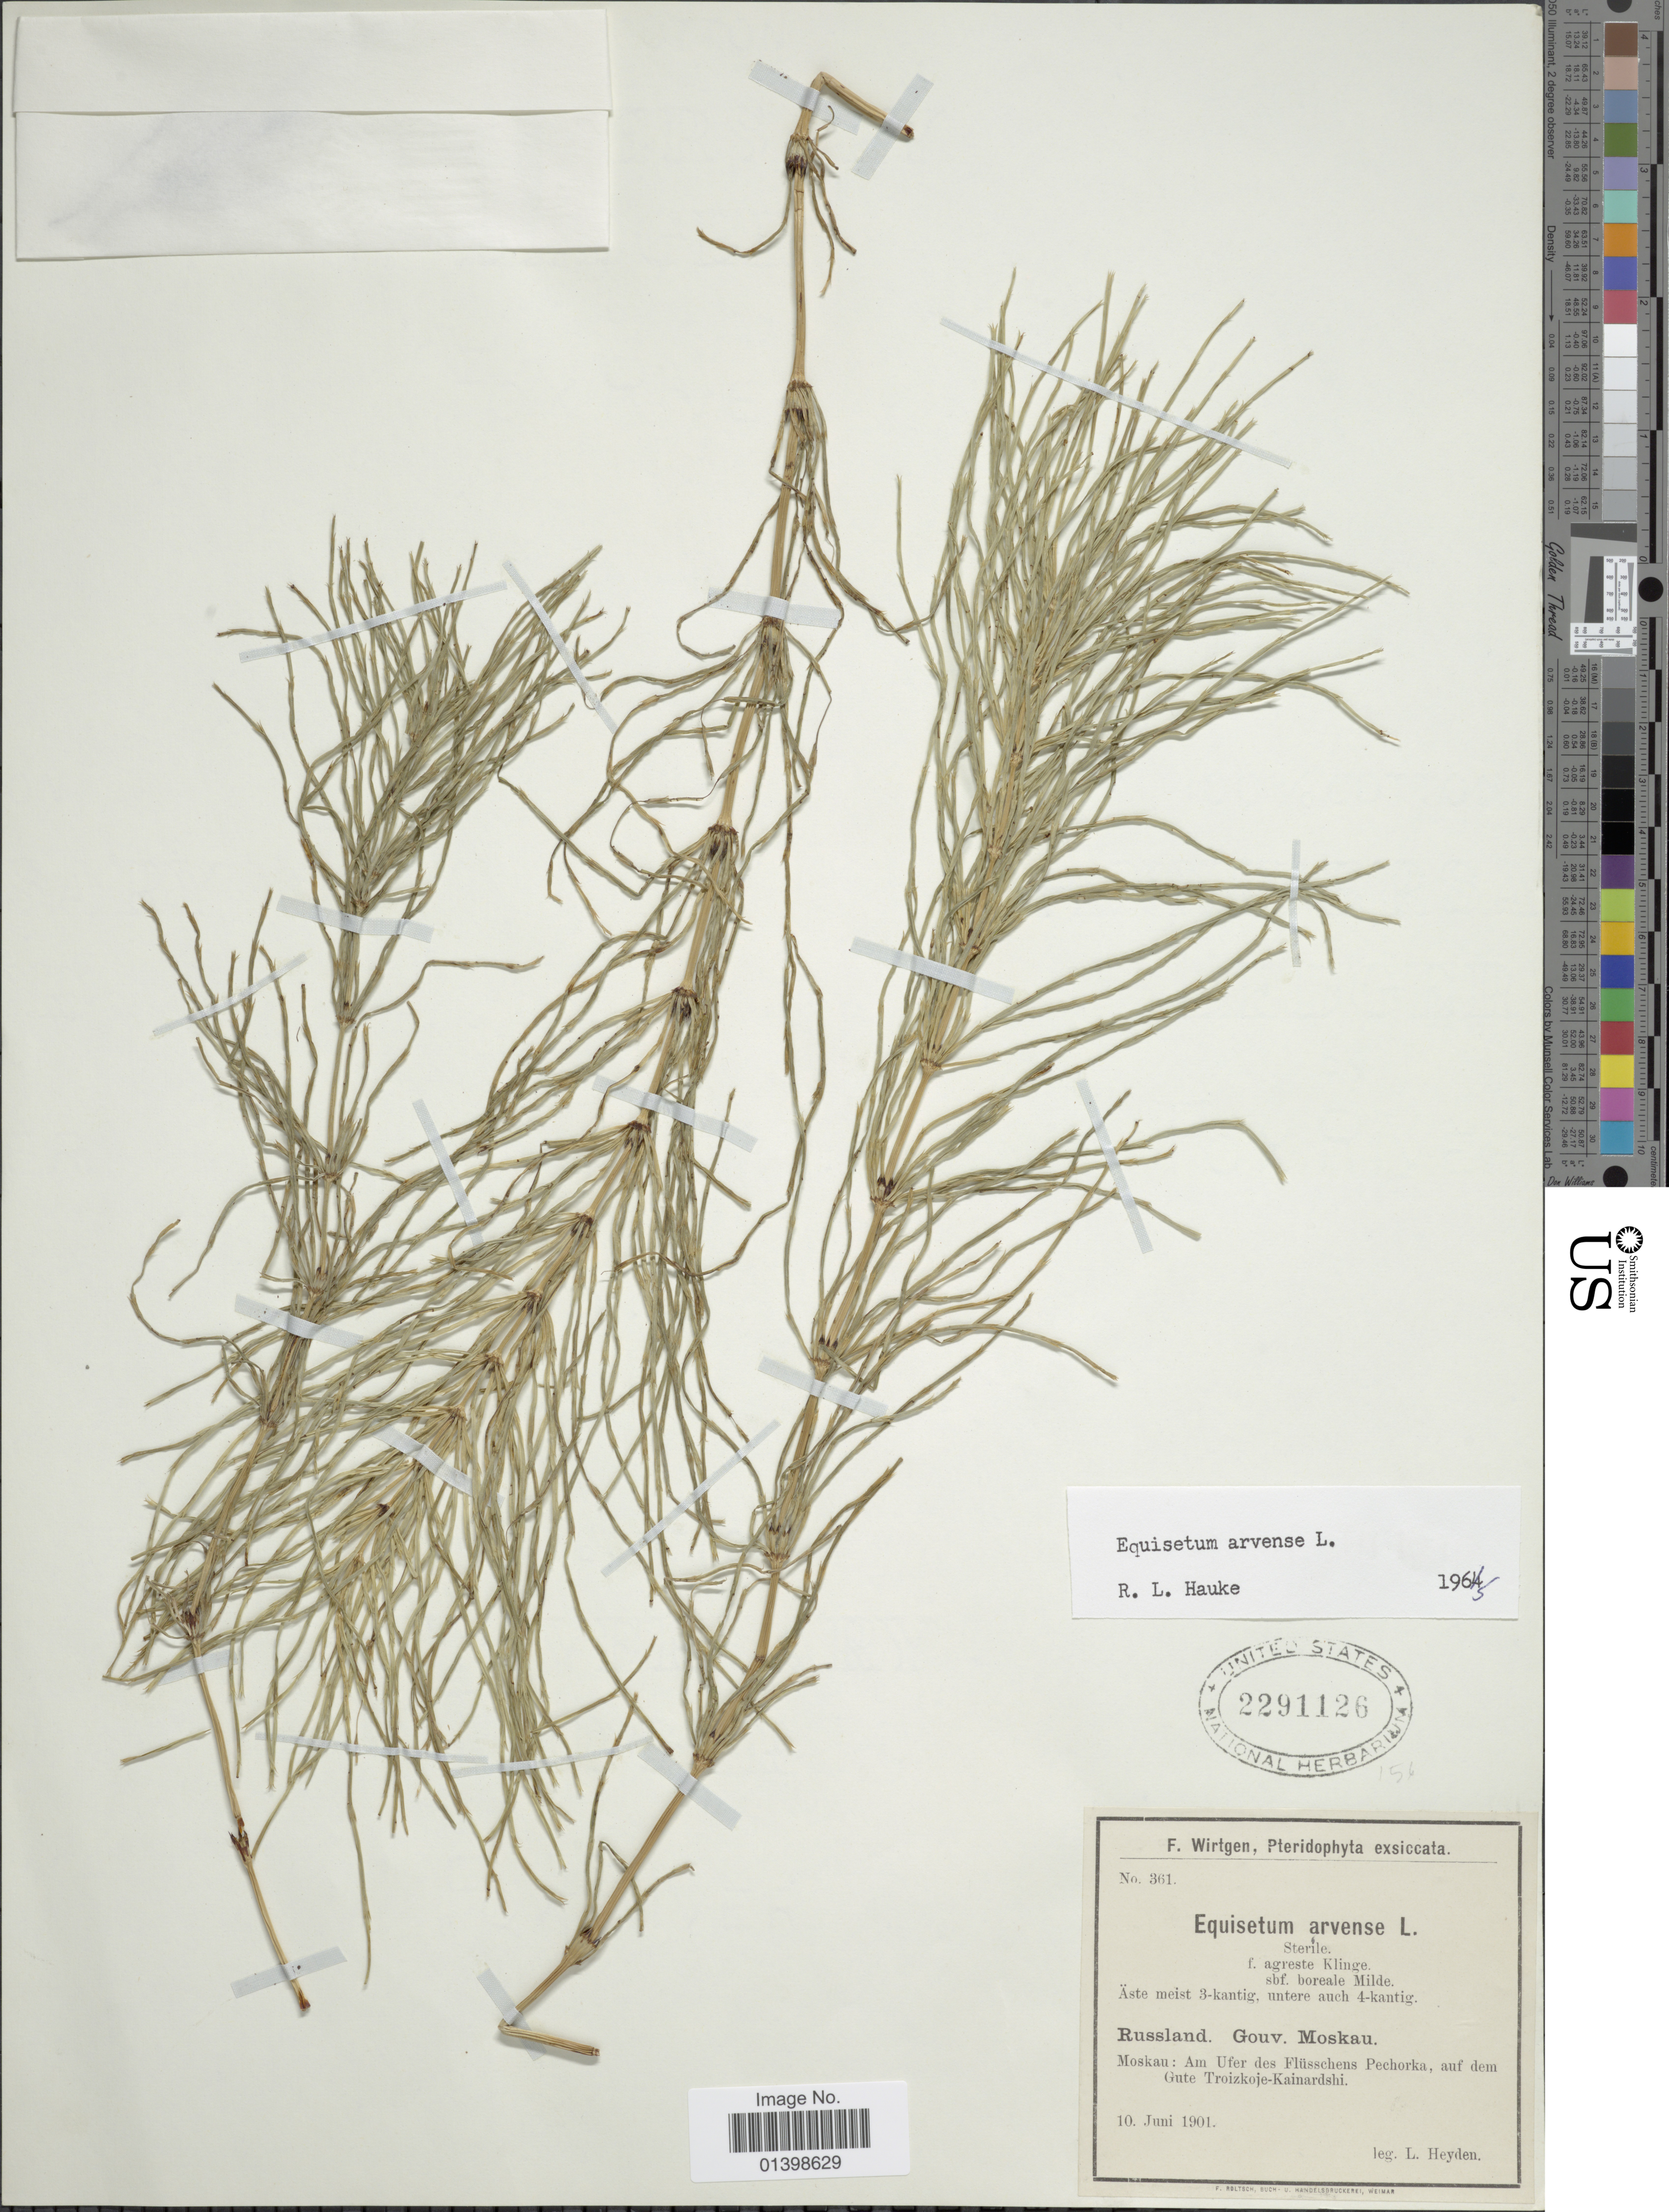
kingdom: Plantae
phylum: Tracheophyta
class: Polypodiopsida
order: Equisetales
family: Equisetaceae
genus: Equisetum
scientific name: Equisetum arvense var. agreste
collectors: L. Heyden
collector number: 361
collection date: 1901-06-10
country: Russian Federation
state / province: Moscow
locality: Gouv Moskau, Moskau: Am Ufer des Flüsschens Pechorka, auf denm Gute Troizkoje-Kainardshi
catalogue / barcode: US 2291126